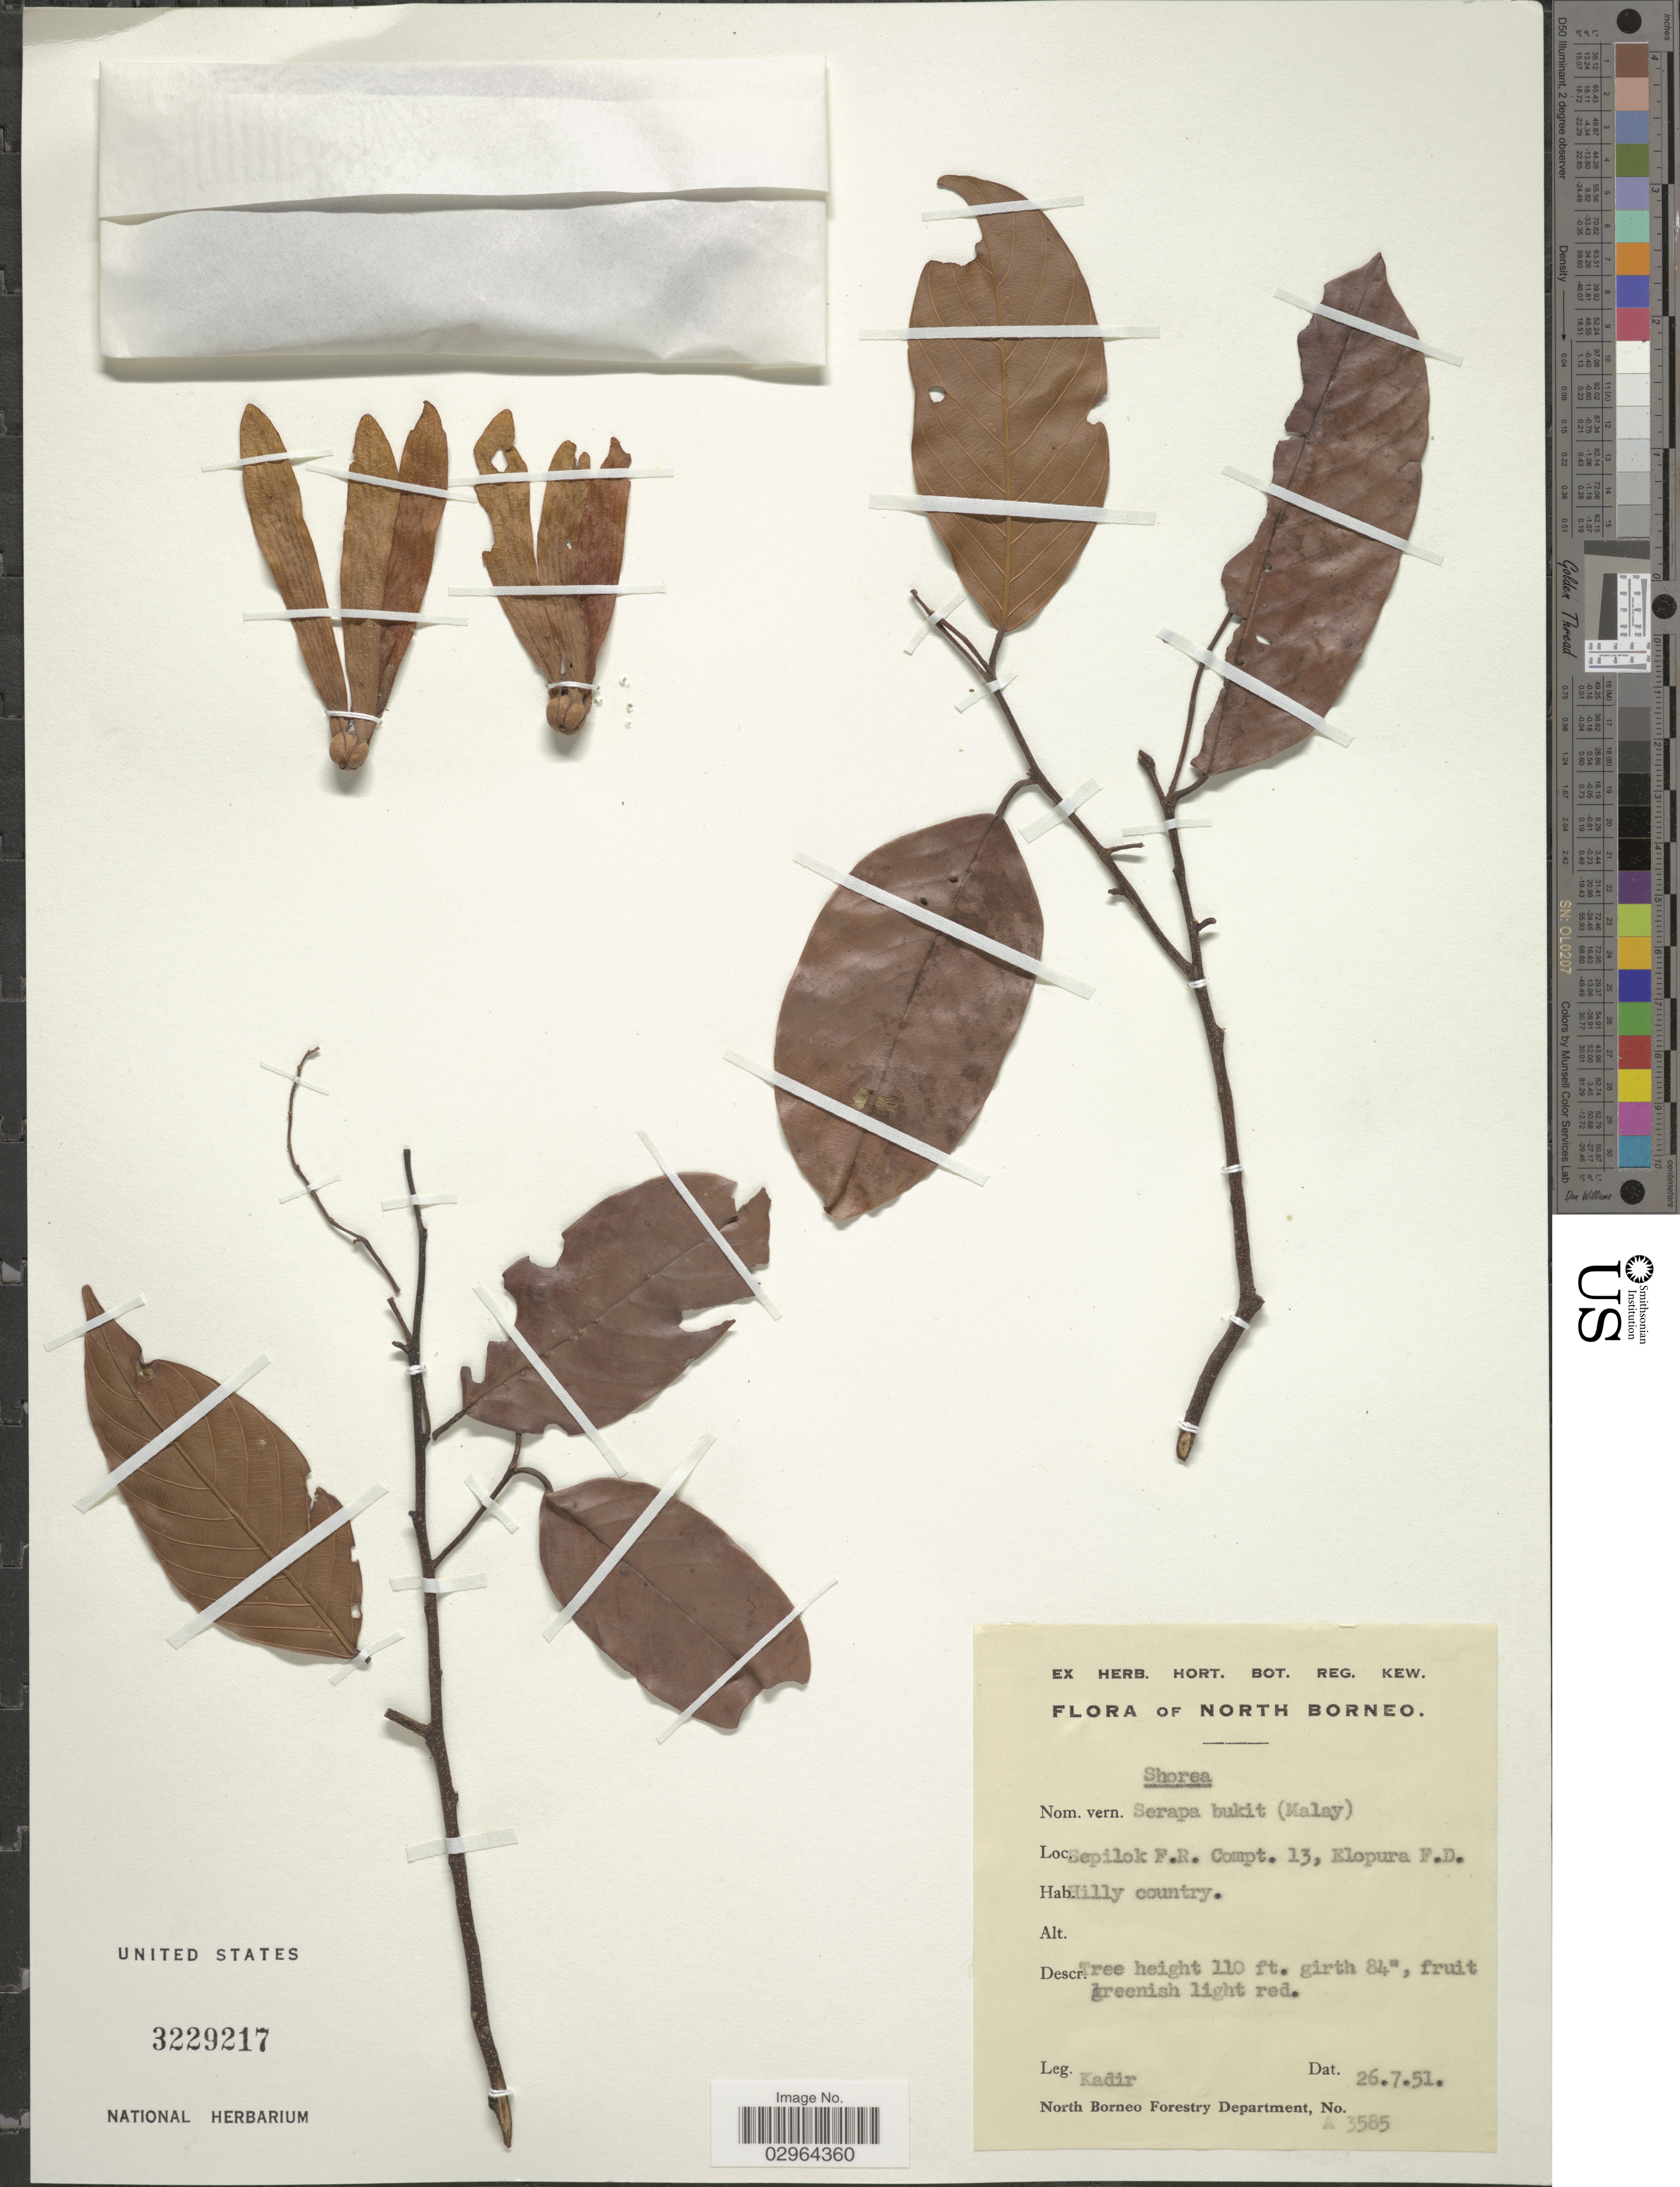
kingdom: Plantae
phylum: Tracheophyta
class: Magnoliopsida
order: Malvales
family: Dipterocarpaceae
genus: Rubroshorea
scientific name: Rubroshorea parvifolia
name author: (Dyer) P.S. Ashton & J. Heck.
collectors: -. Kadir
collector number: A3585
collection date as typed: Transcribed d/m/y: 26/7/51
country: Malaysia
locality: North Borneo. Sepilok F.R. Compt. 13, Elopura F.D.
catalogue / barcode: US 3229217